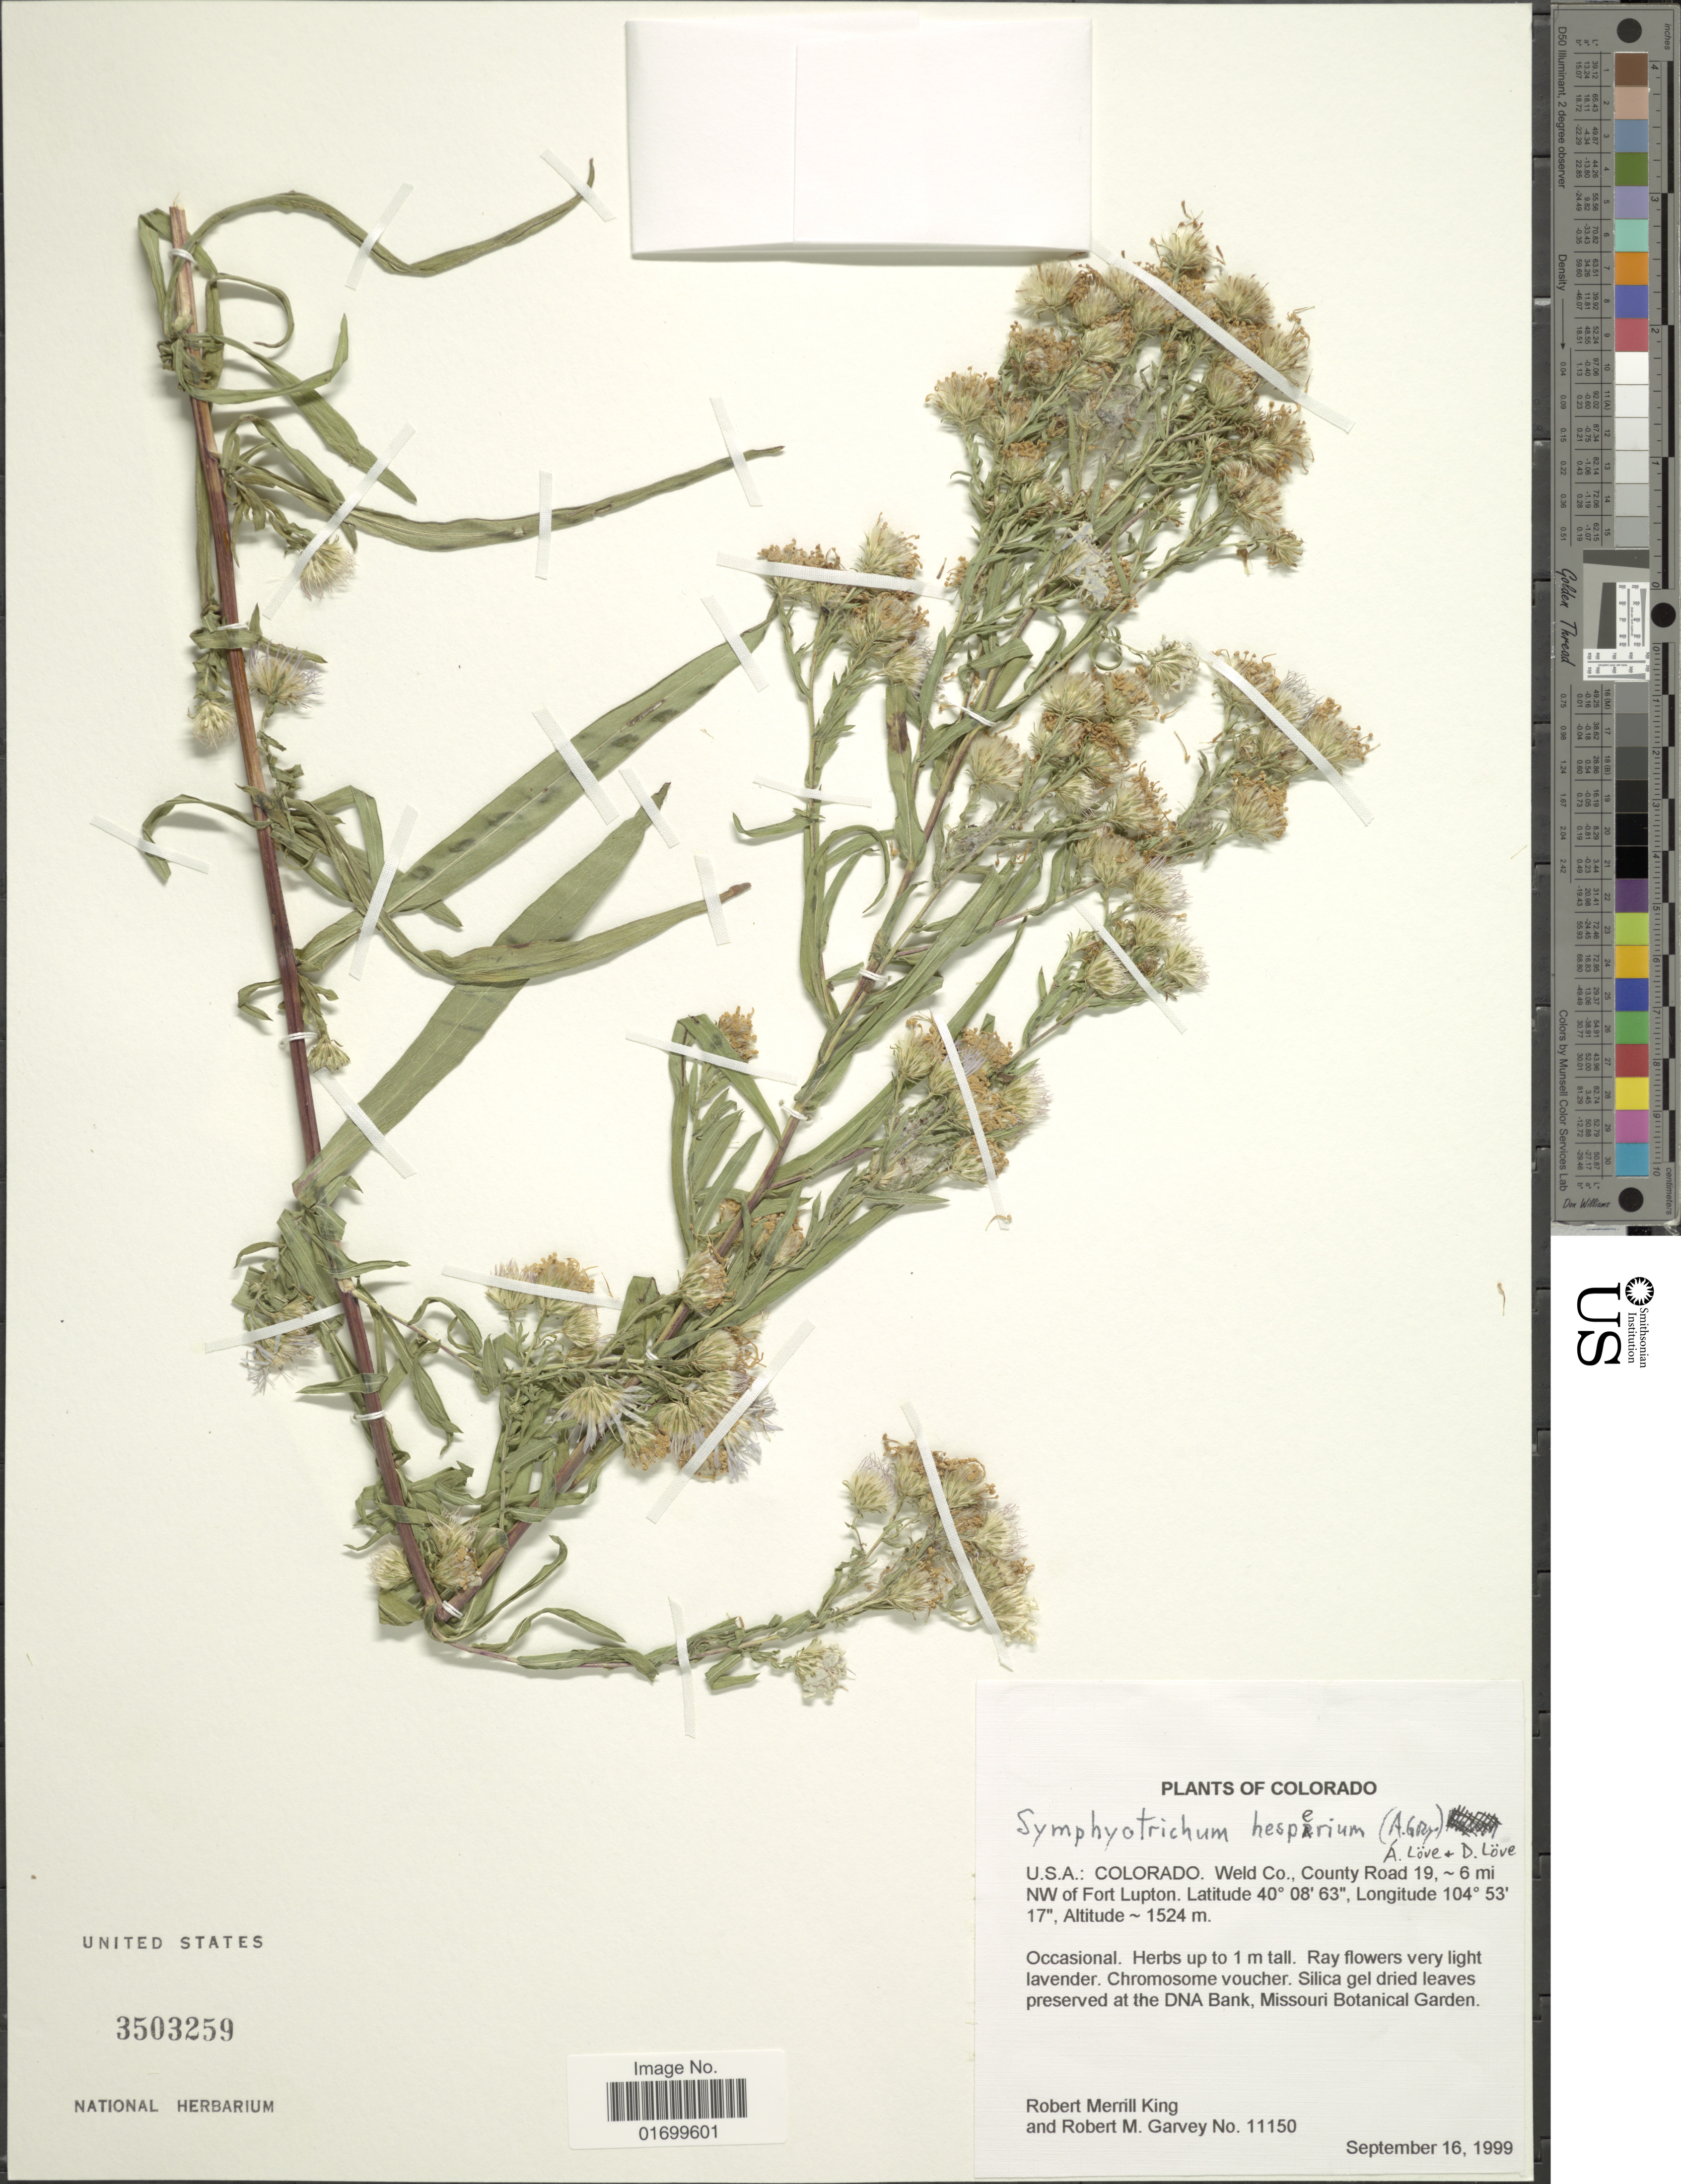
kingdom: Plantae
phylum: Tracheophyta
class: Magnoliopsida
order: Asterales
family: Asteraceae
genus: Symphyotrichum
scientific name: Symphyotrichum hesperium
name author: (A. Gray) Á. Löve & D. Löve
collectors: R. M. King & R. Garvey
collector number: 11150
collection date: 1999-09-16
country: United States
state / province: Colorado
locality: Wel co., County Road 19, 6 mi NW of Fort Lupton.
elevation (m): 1524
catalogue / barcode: US 3503259